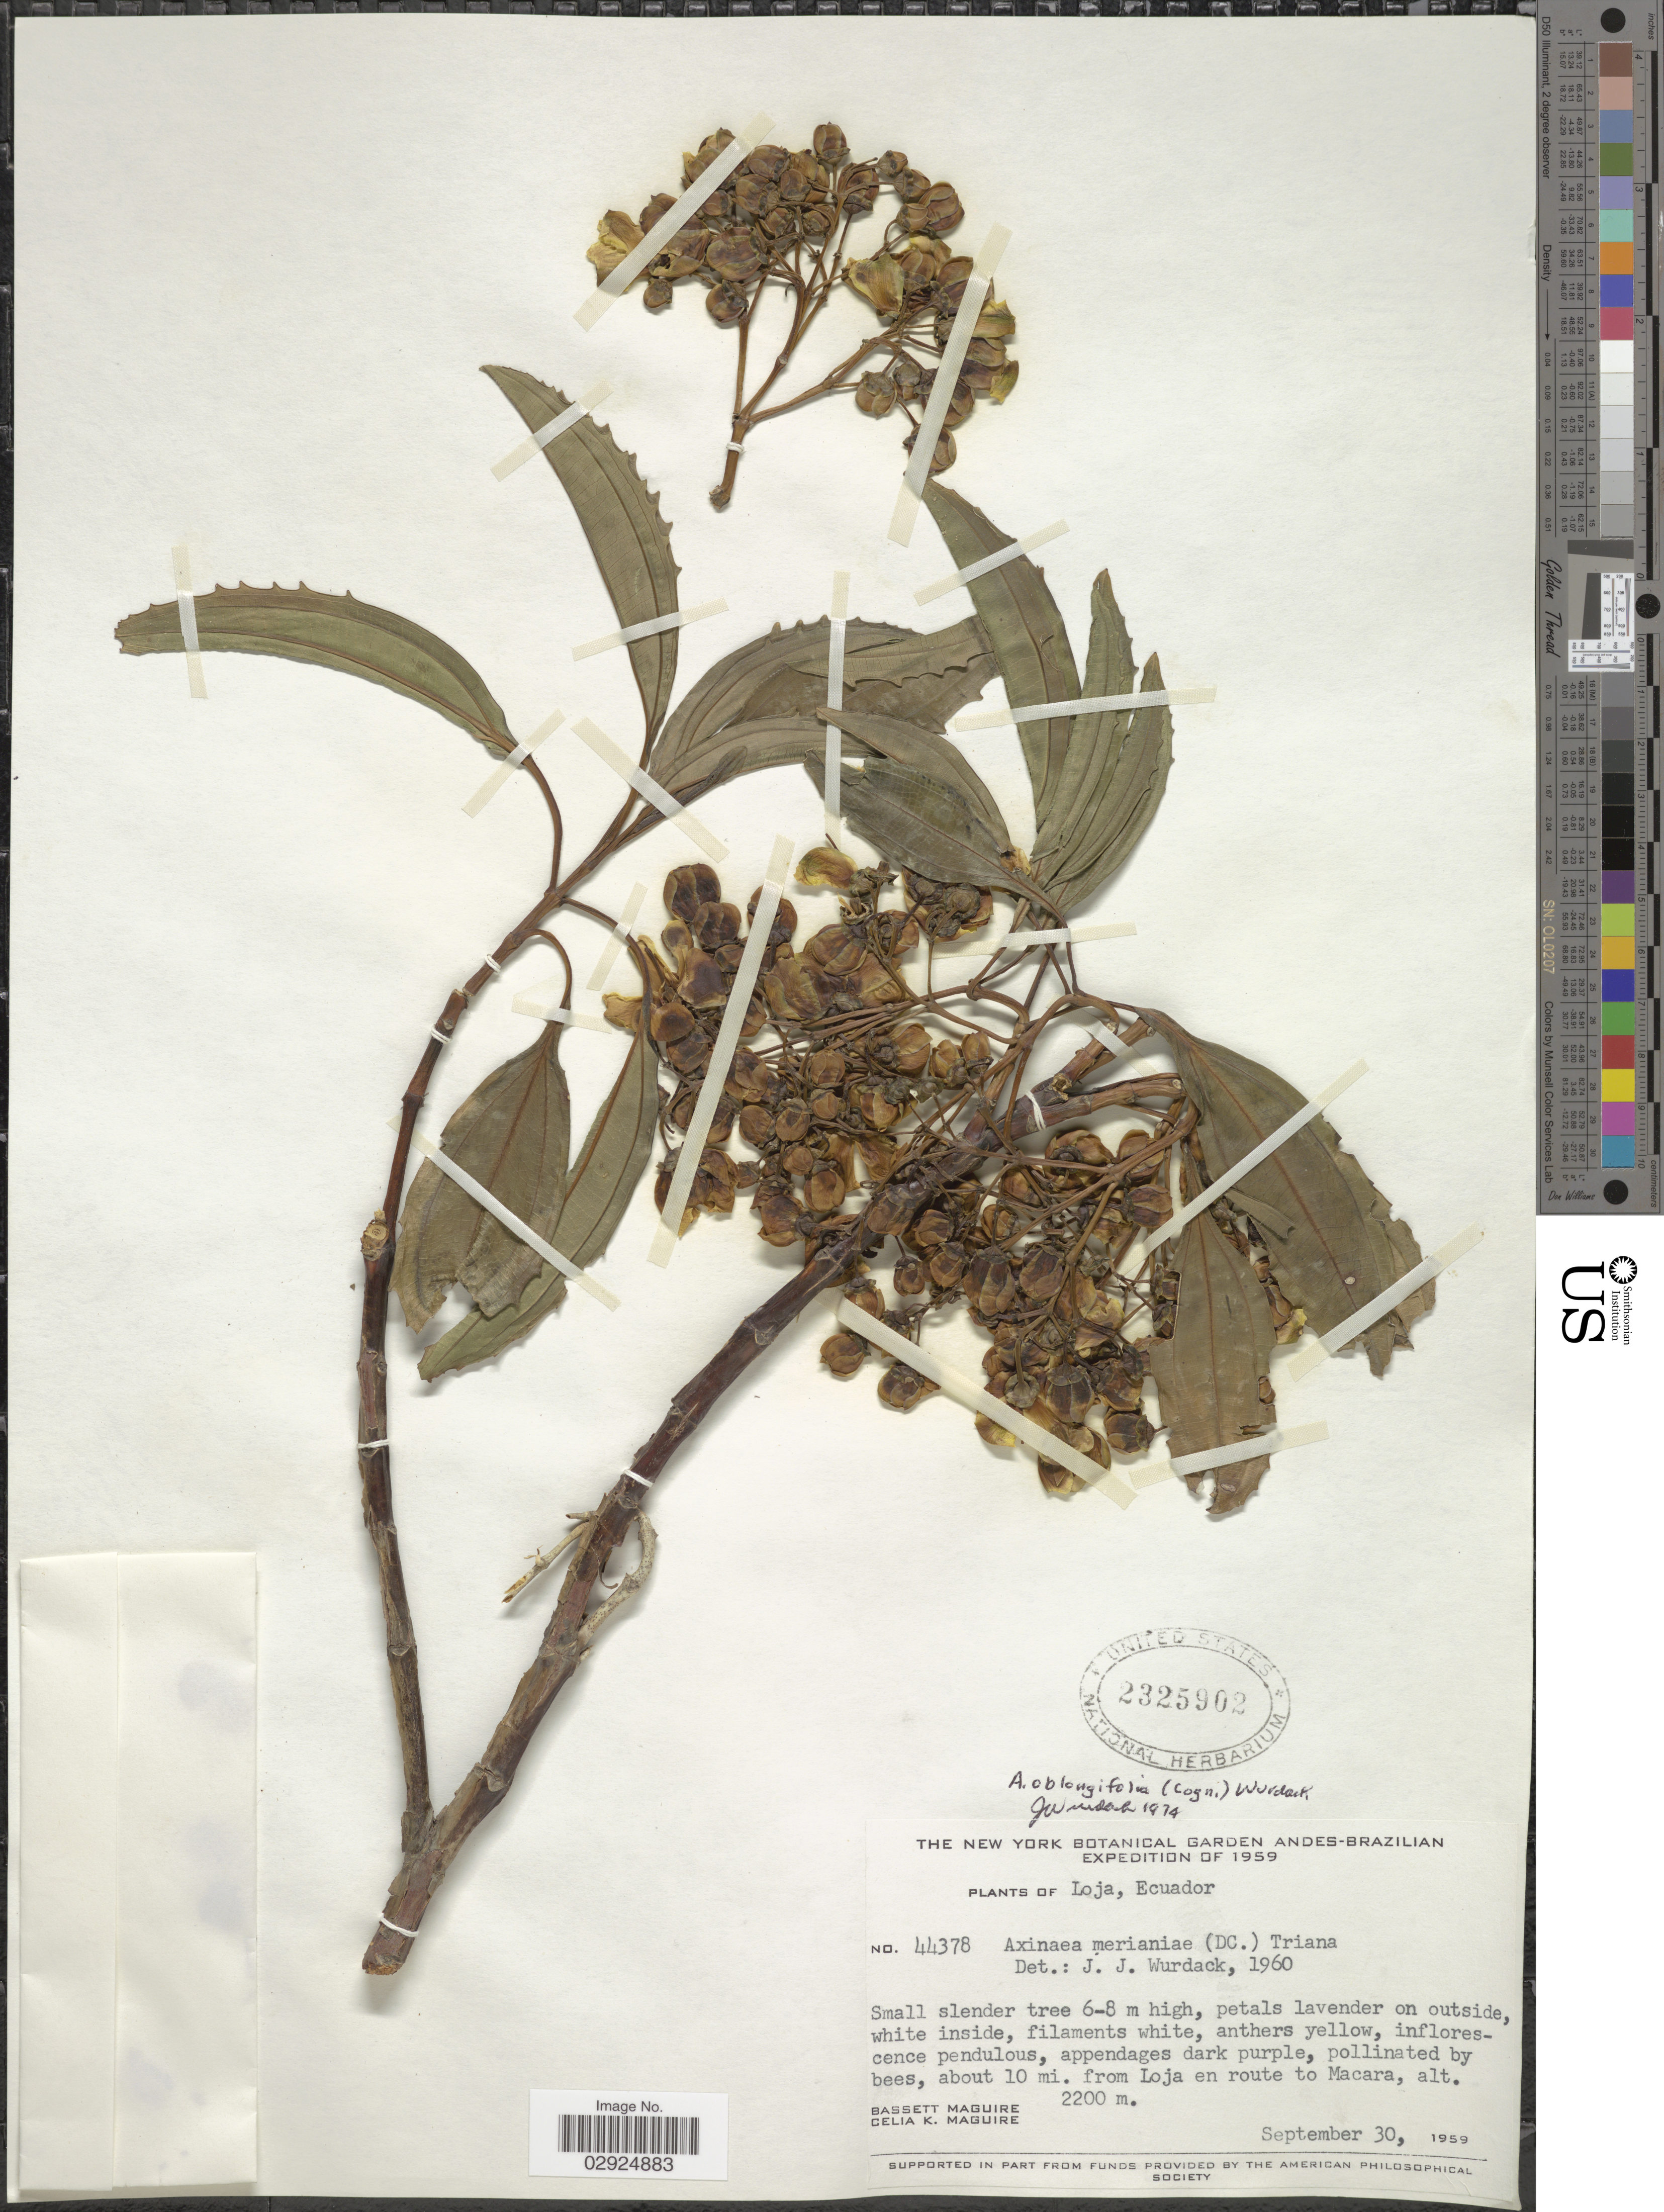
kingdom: Plantae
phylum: Tracheophyta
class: Magnoliopsida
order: Myrtales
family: Melastomataceae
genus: Axinaea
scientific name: Axinaea oblongifolia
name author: (Cogn.) Wurdack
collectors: B. Maguire & C. K. Maguire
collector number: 44378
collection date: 1959-09-30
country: Ecuador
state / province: Loja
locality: About 10 mi. from Loja en route to Macara.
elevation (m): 2200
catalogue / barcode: US 2325902